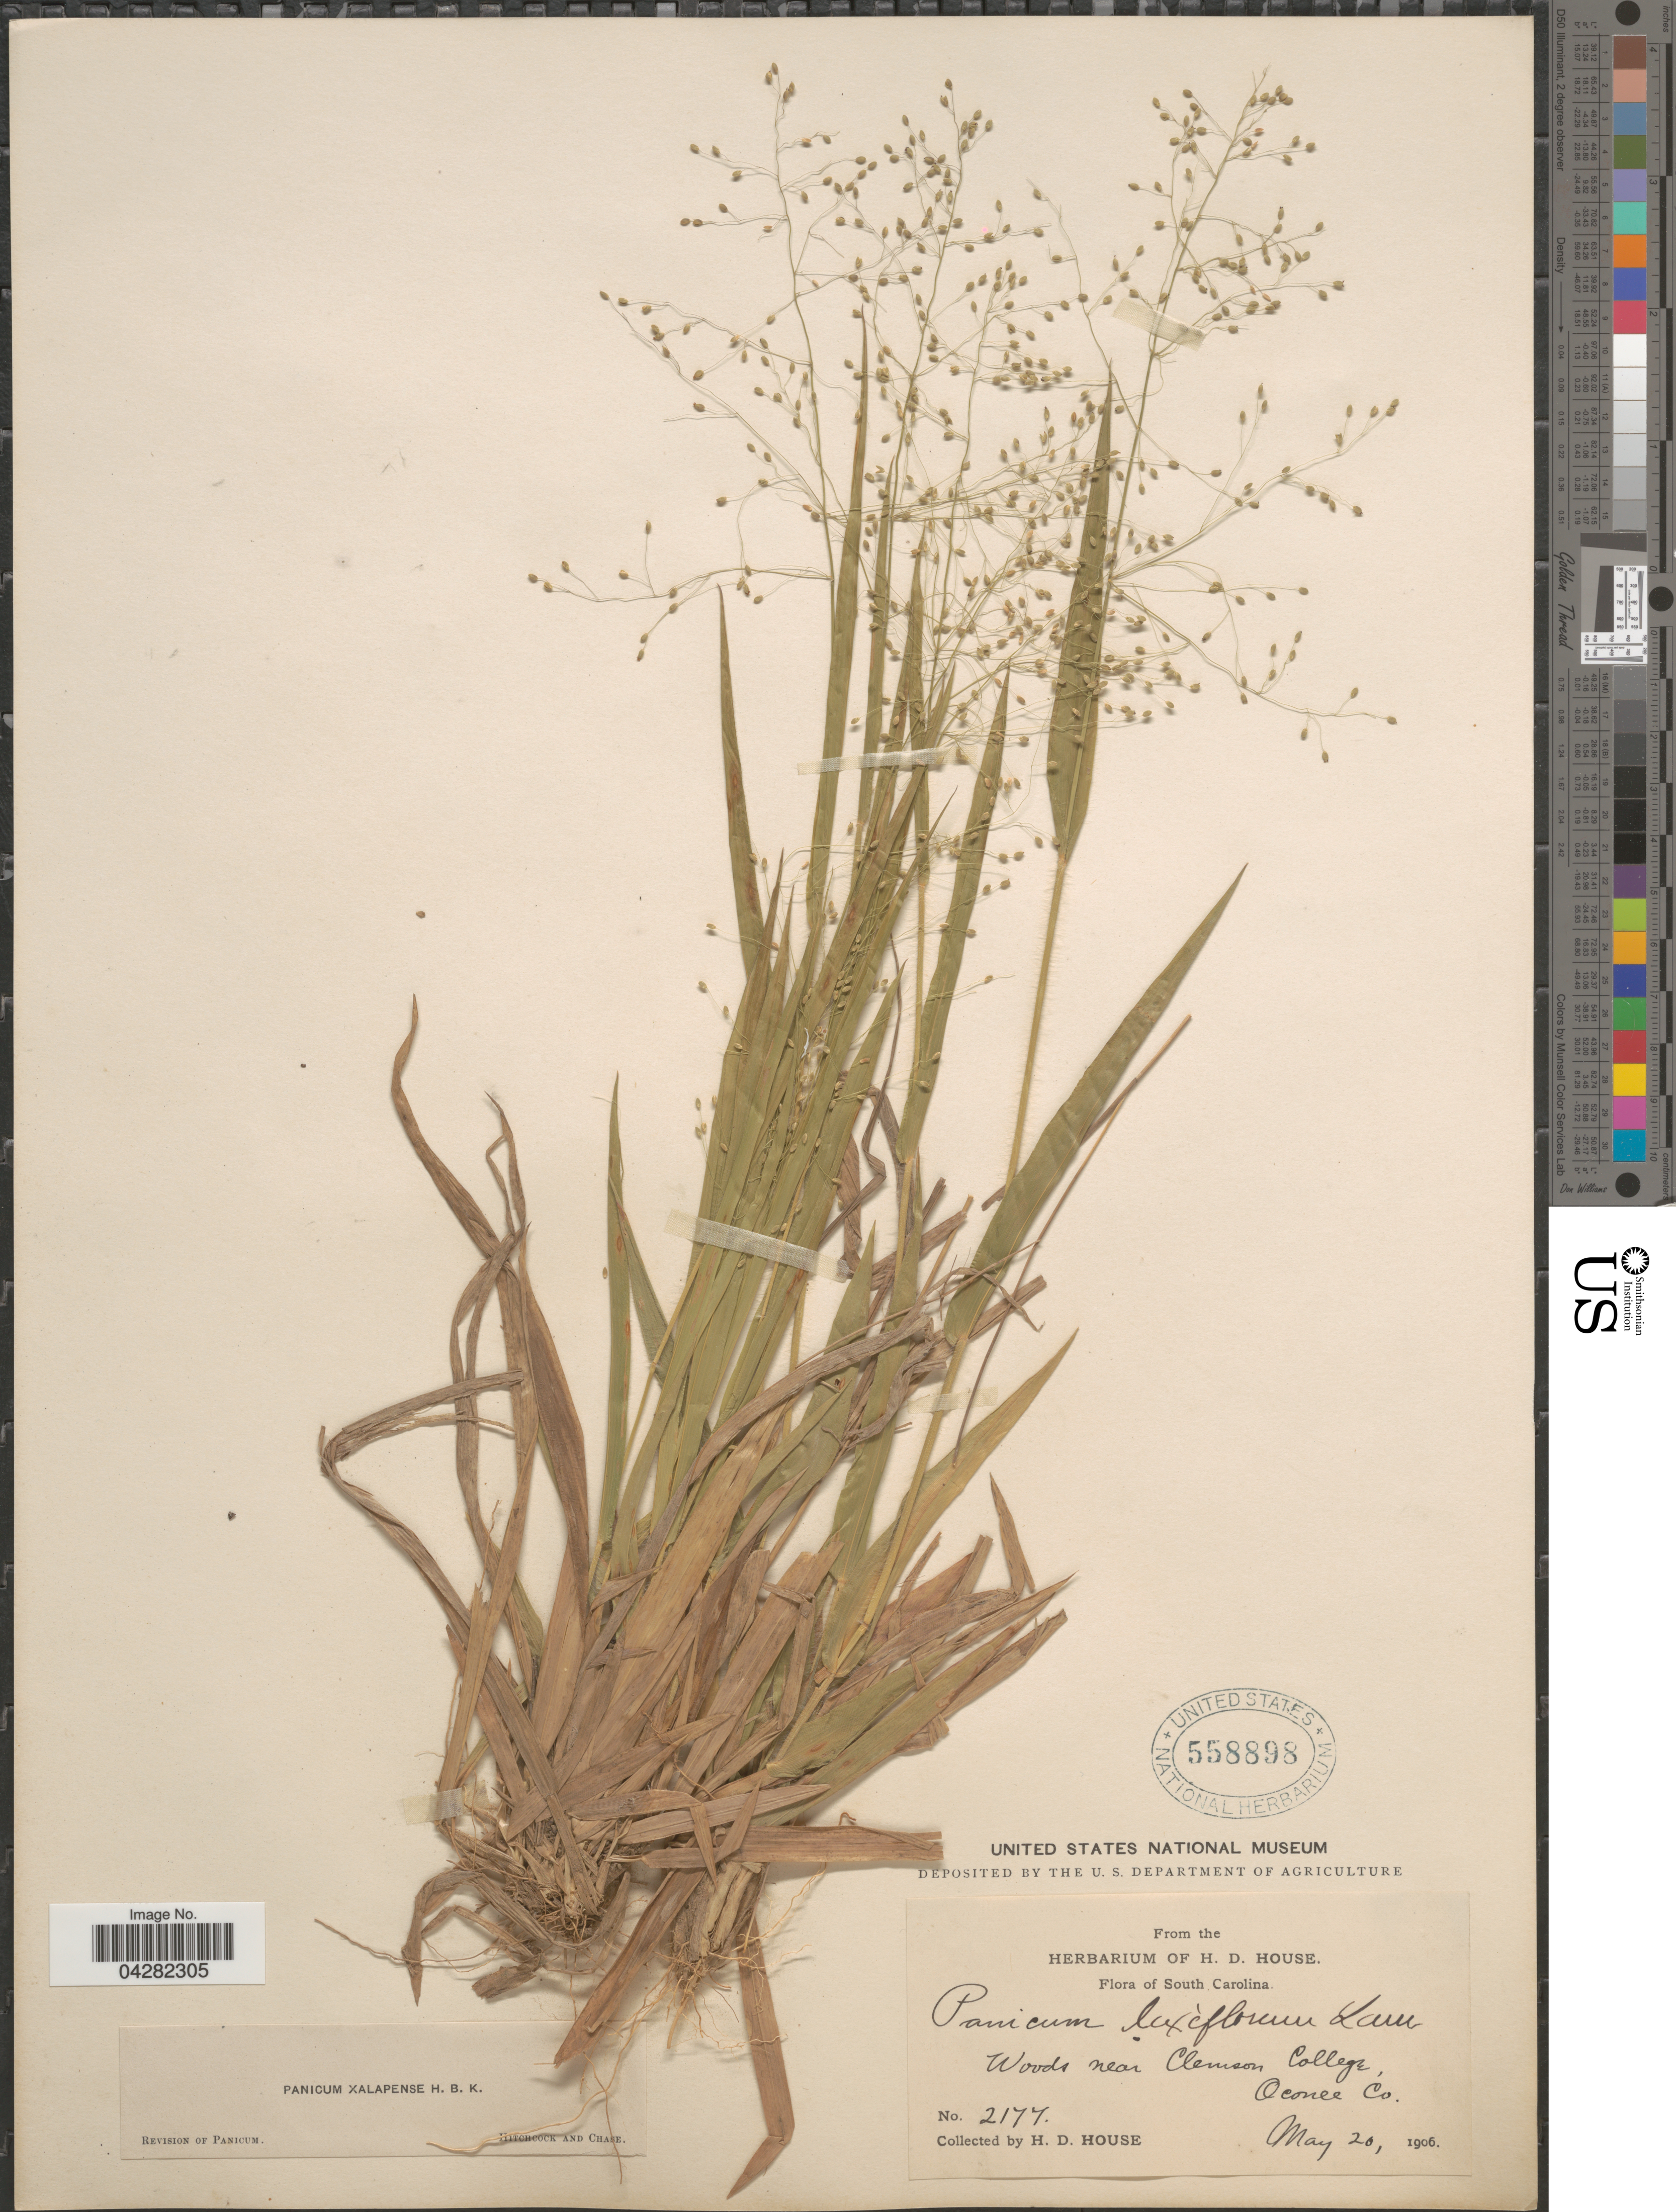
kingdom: Plantae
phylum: Tracheophyta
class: Liliopsida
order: Poales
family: Poaceae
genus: Dichanthelium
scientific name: Dichanthelium laxiflorum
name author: (Lam.) Gould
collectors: H. D. House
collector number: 2177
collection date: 1906-05-20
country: United States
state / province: South Carolina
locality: Woods near Clemson College, Oconee Co.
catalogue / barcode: US 558898